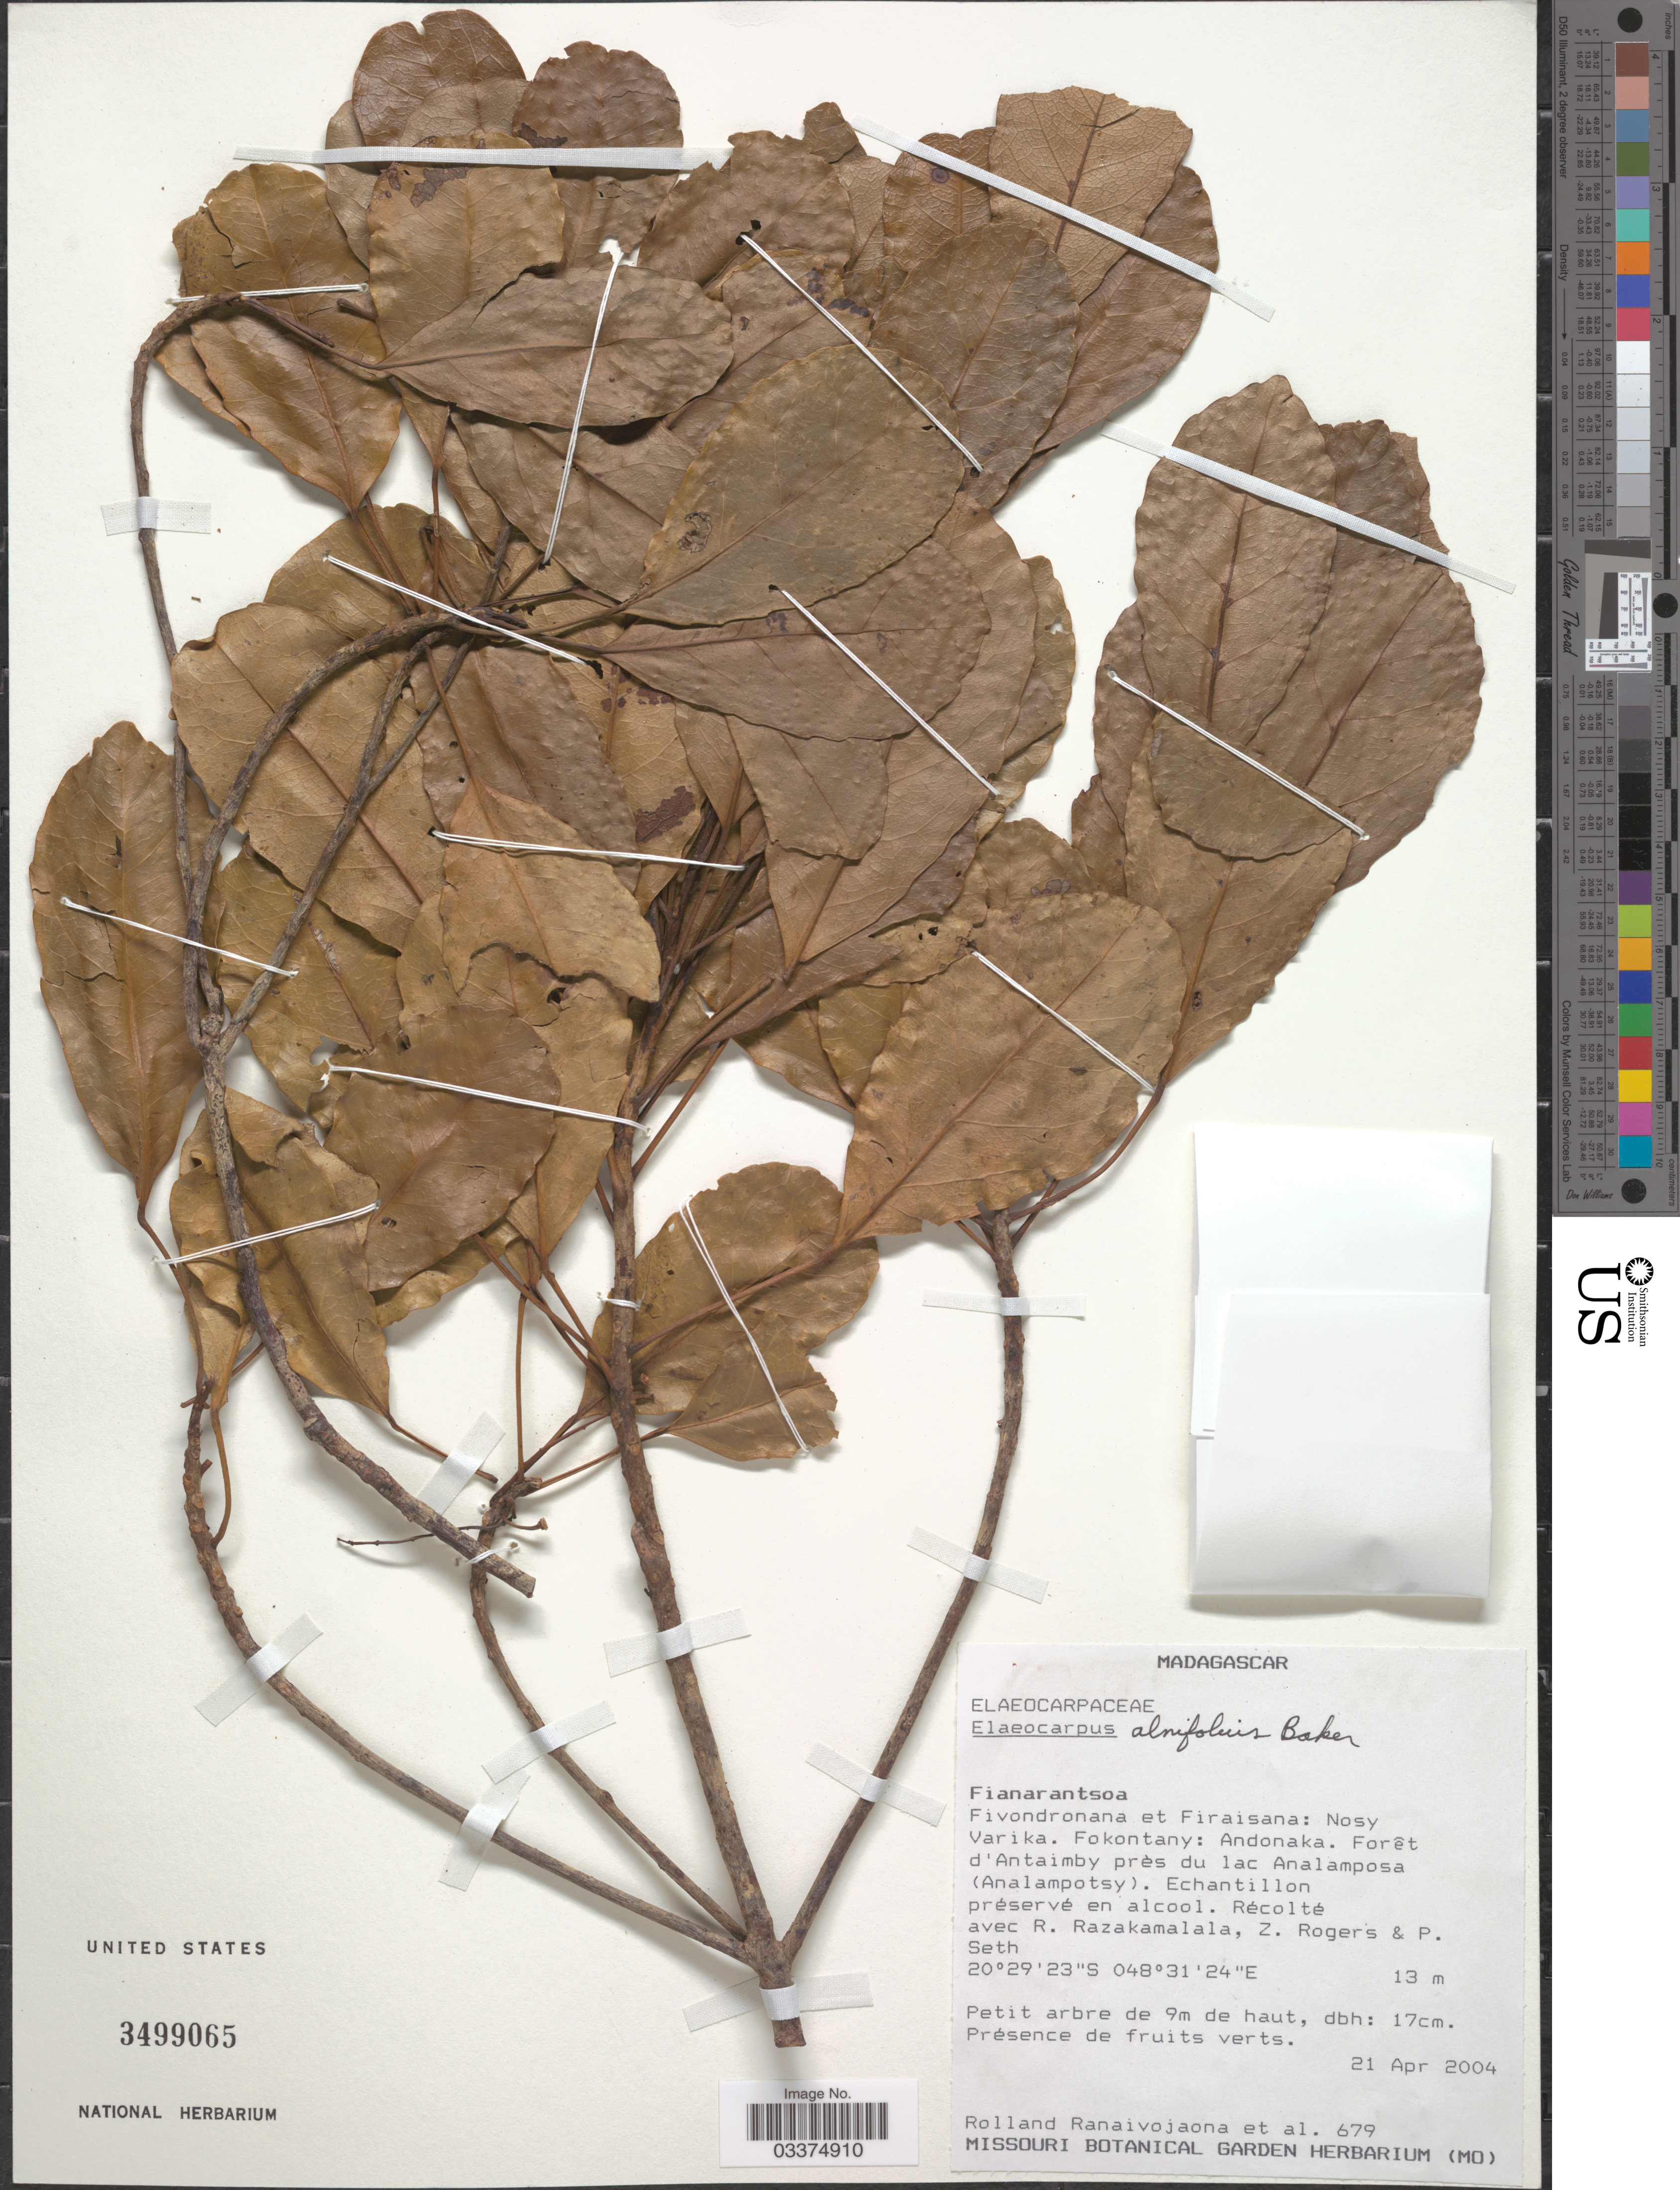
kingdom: Plantae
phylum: Tracheophyta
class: Magnoliopsida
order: Oxalidales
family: Elaeocarpaceae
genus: Elaeocarpus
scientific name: Elaeocarpus alnifolius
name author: Baker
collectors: R. Ranaivojaona, R. Razakamalala, Z. S. Rogers & P. Seth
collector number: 679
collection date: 2004-04-21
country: Madagascar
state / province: Vatovavy Fitovinany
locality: Fivondronana et Firaisana: Nosy Varika. Fokontany: Andonaka. Forêt d'Antaimby près du lac Analamposa (Analampotsy).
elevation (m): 13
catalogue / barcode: US 3499065